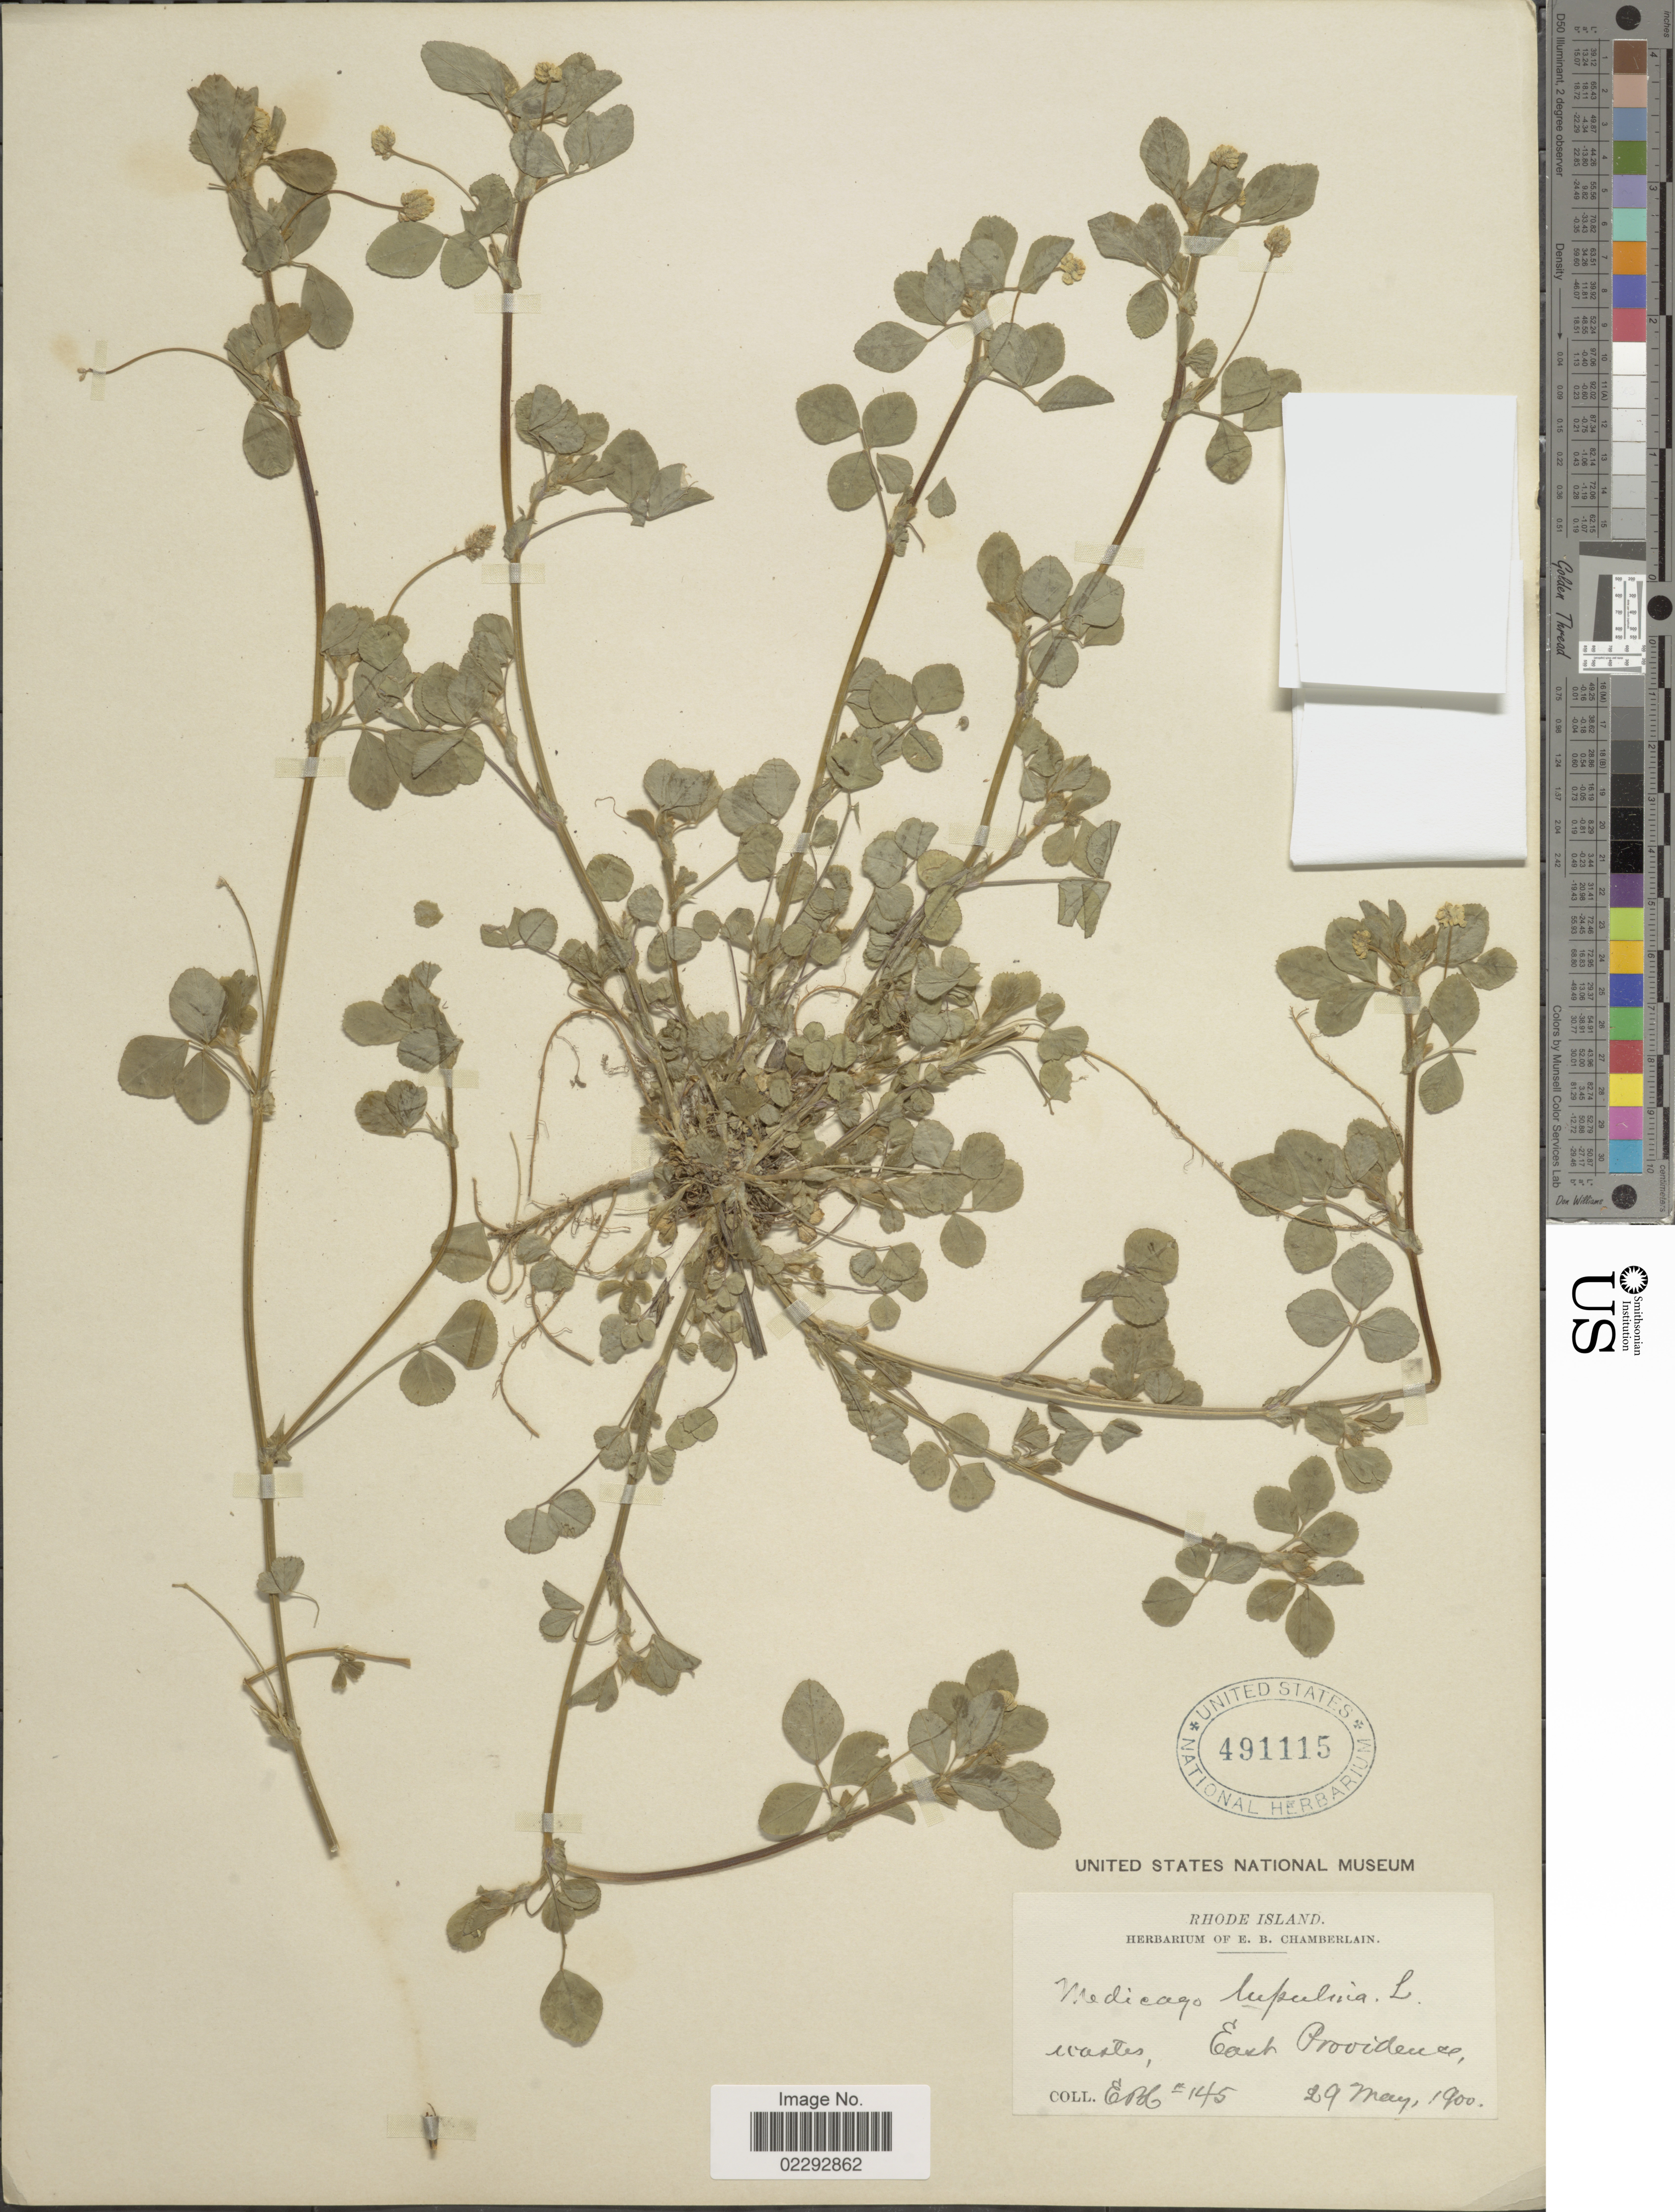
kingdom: Plantae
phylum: Tracheophyta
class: Magnoliopsida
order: Fabales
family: Fabaceae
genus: Medicago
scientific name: Medicago lupulina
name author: L.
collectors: E. Chamberlain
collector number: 145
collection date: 1900-05-29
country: United States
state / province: Rhode Island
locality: Rhode Island. Wastes East Providence.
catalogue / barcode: US 491115